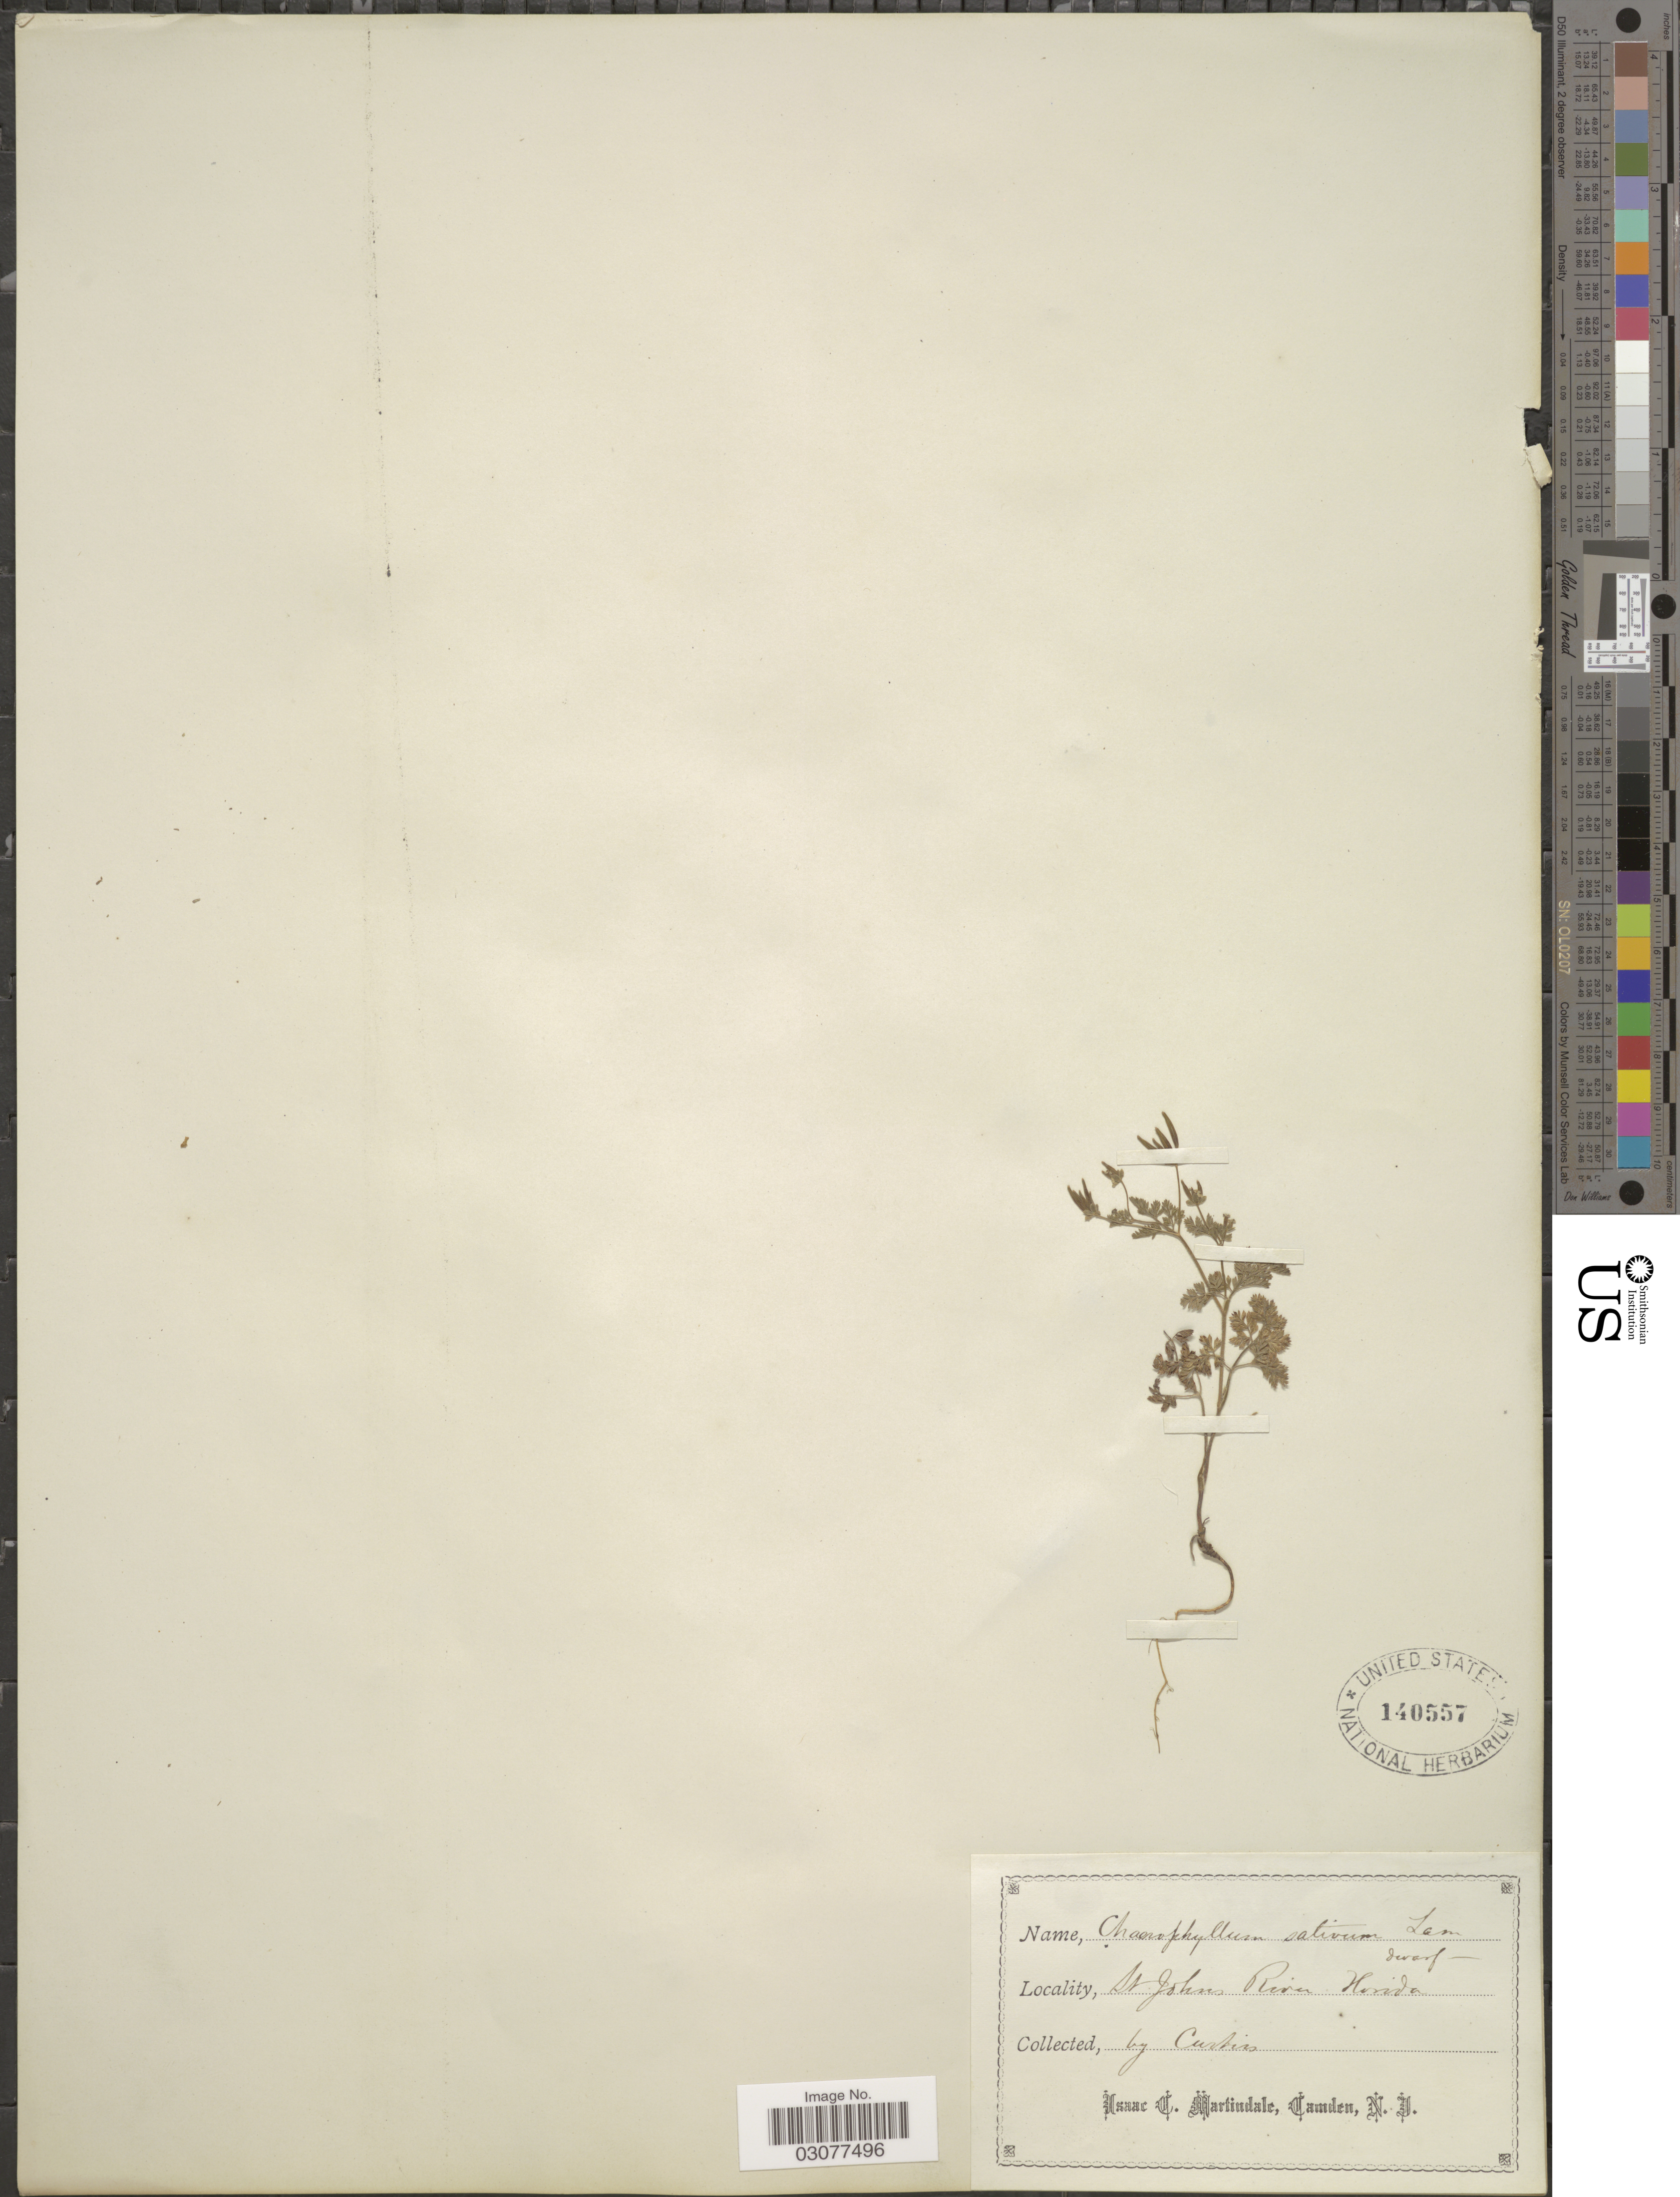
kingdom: Plantae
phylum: Tracheophyta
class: Magnoliopsida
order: Apiales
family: Apiaceae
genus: Chaerophyllum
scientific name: Chaerophyllum tainturieri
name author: Hook.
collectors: -. Curtiss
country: United States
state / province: Florida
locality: St. Johns River.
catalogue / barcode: US 140557